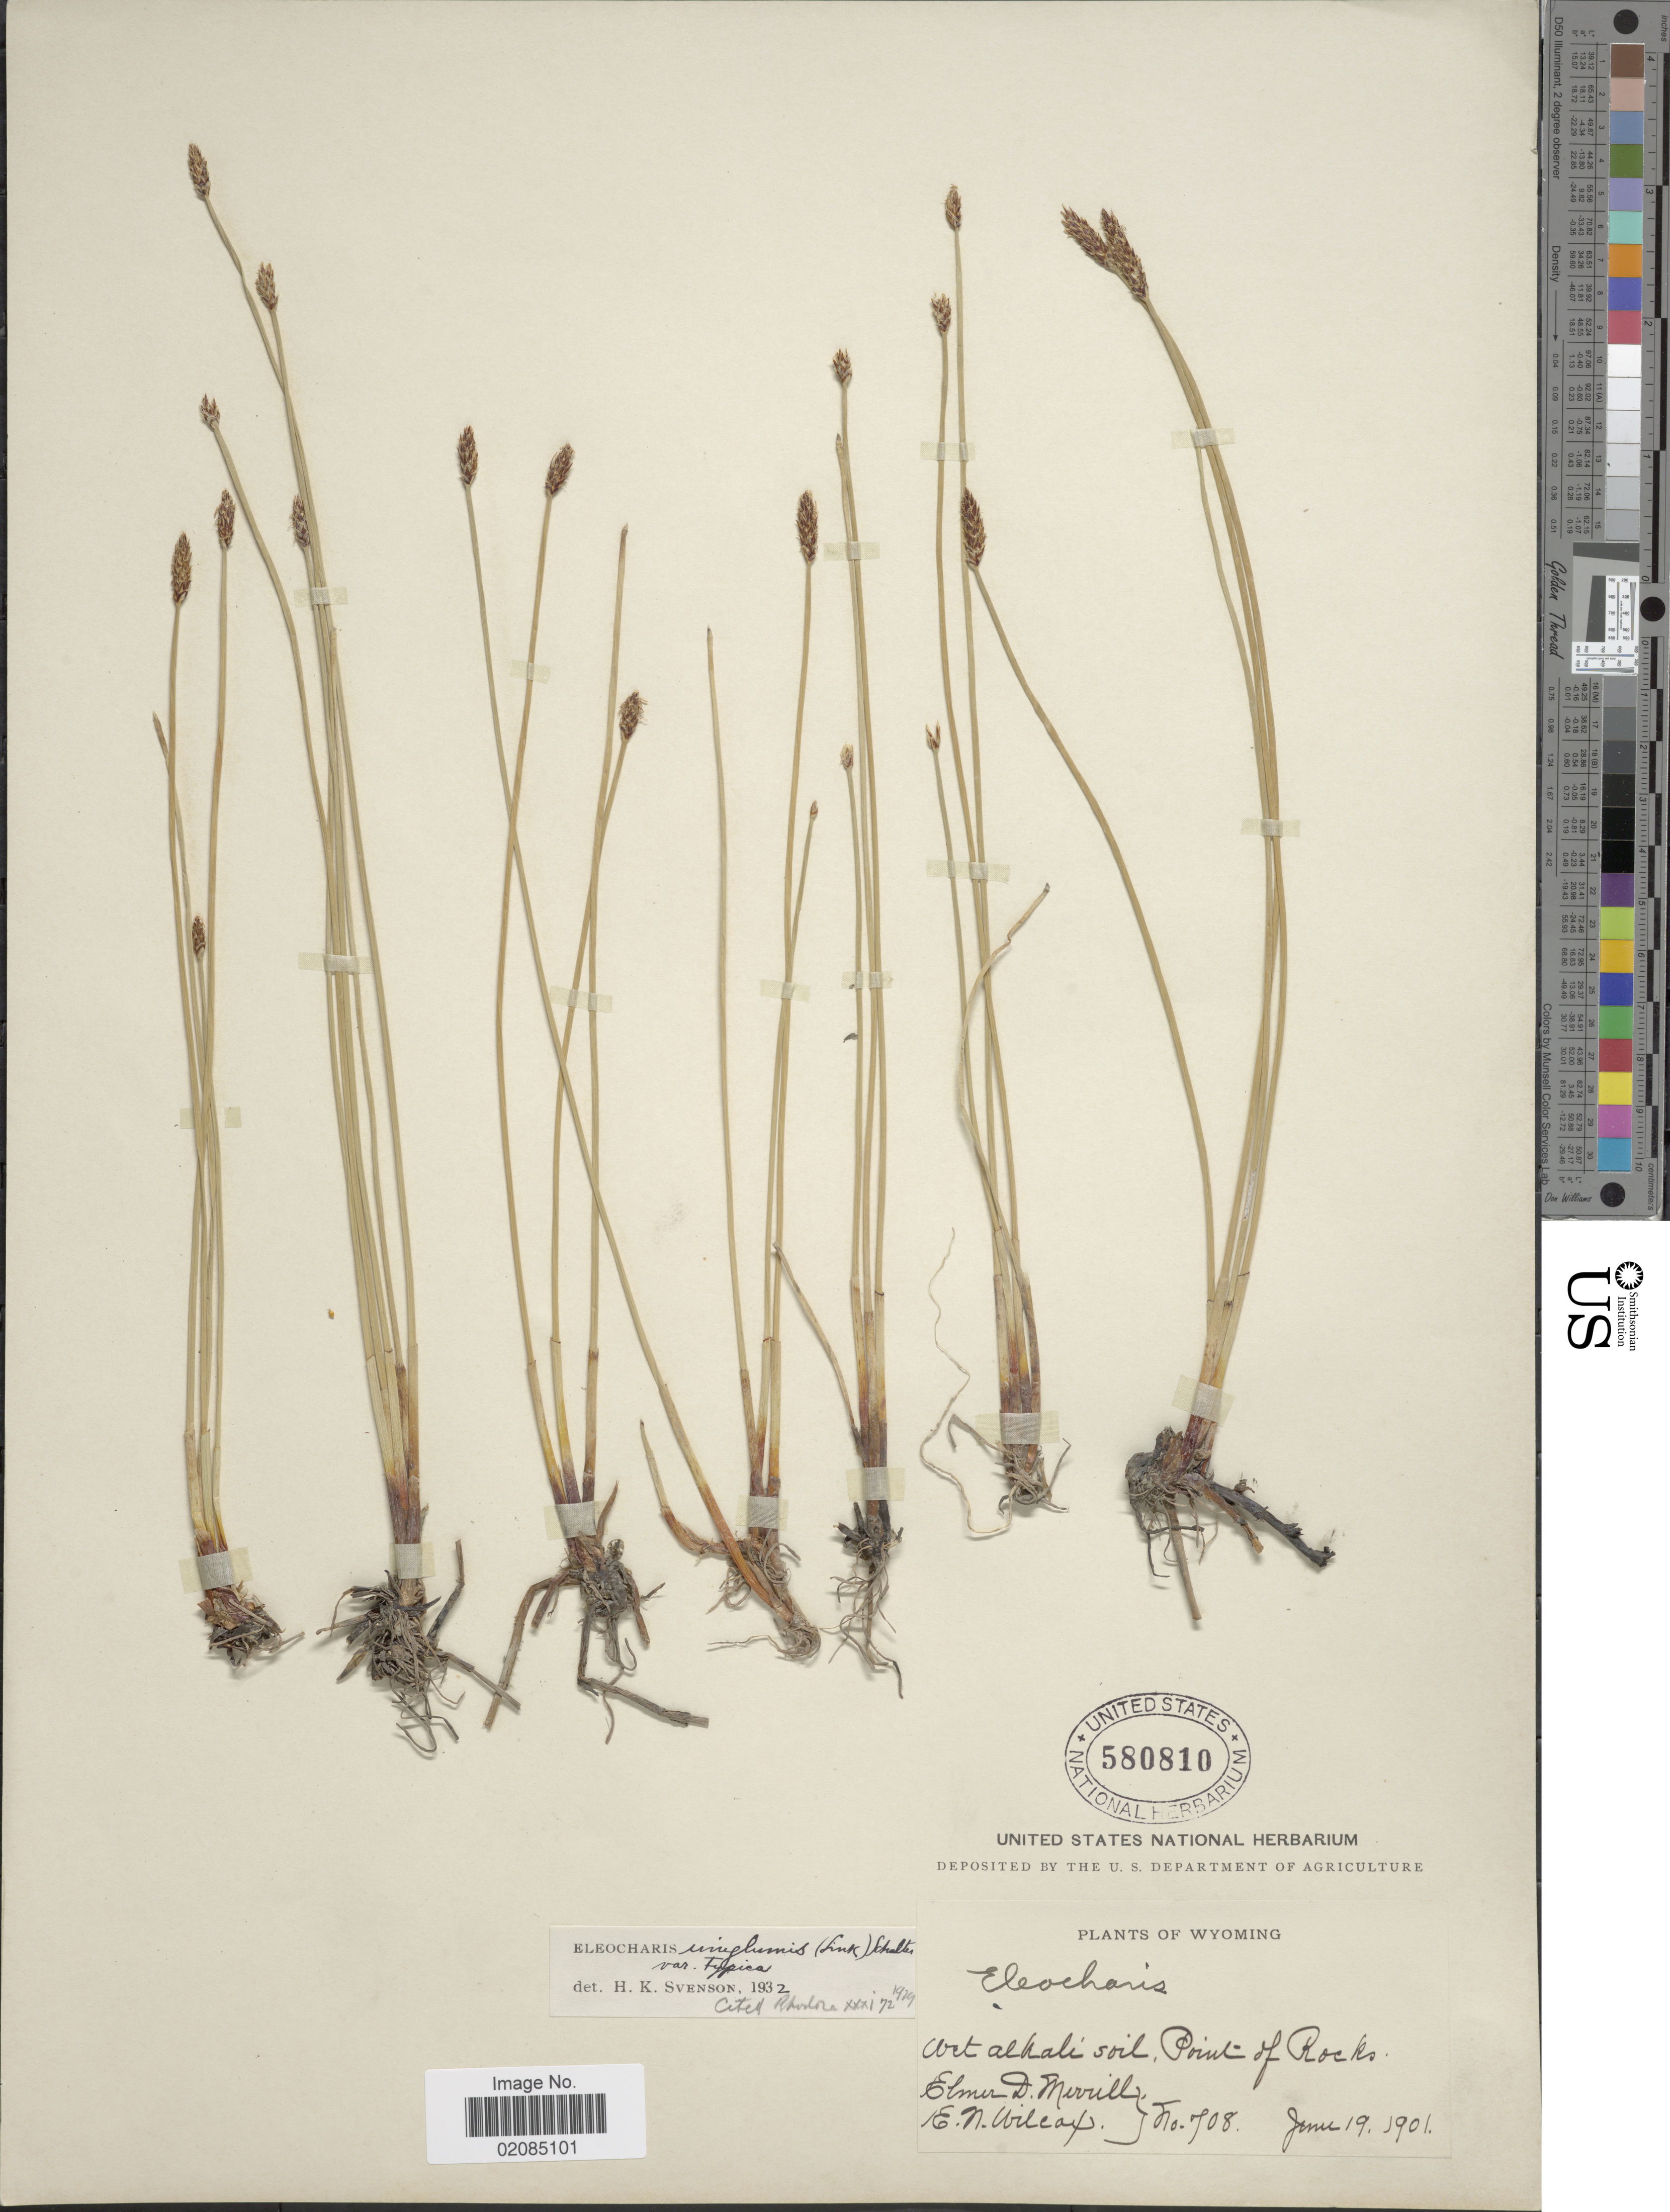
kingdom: Plantae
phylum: Tracheophyta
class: Liliopsida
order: Poales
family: Cyperaceae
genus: Eleocharis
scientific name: Eleocharis uniglumis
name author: (Link) Schult.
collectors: E. D. Merrill & E. Wilcox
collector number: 708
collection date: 1901-06-19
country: United States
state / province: Wyoming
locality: Point of Rocks.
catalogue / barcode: US 580810